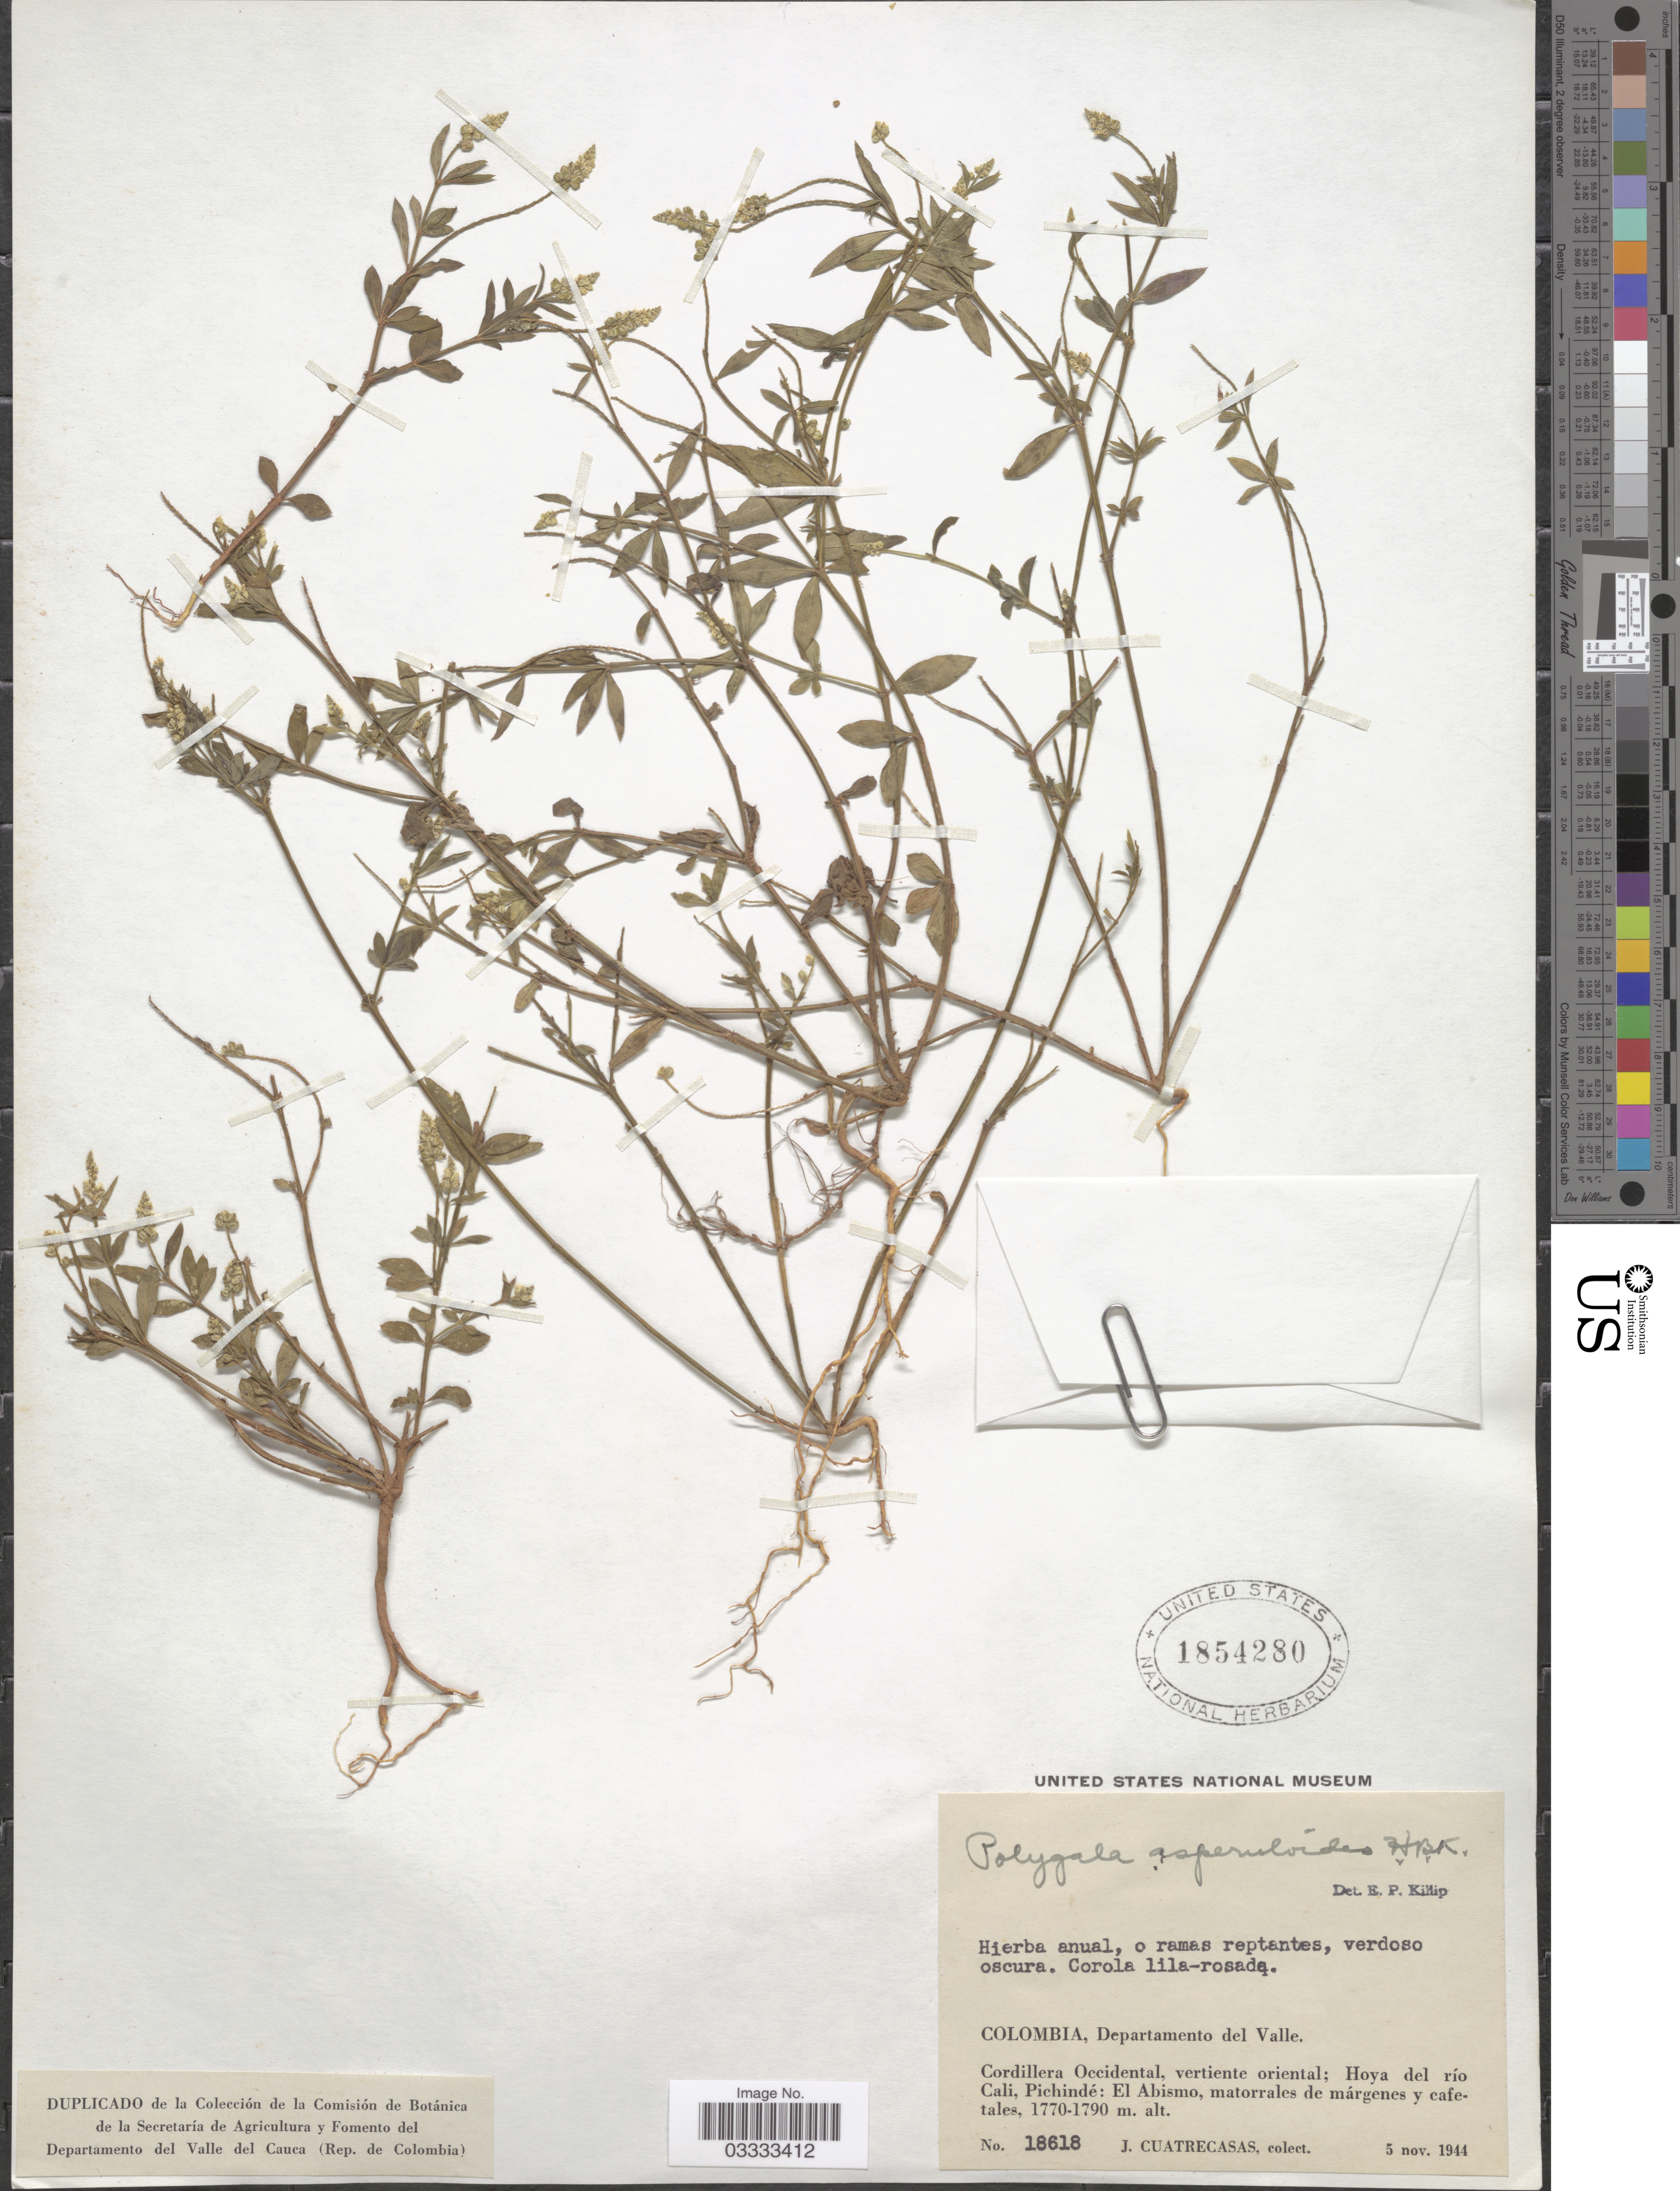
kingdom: Plantae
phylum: Tracheophyta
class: Magnoliopsida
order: Fabales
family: Polygalaceae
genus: Polygala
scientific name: Polygala asperuloides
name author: Kunth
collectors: J. Cuatrecasas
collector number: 18618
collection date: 1944-11-05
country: Colombia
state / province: Valle del Cauca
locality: Departamento del Valle. Cordillera Occidental, vertiente oriental; Hoya del río Cali, Pichindé: El Abismo, matorrales de márgenes y cafetales.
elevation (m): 1770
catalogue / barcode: US 1854280